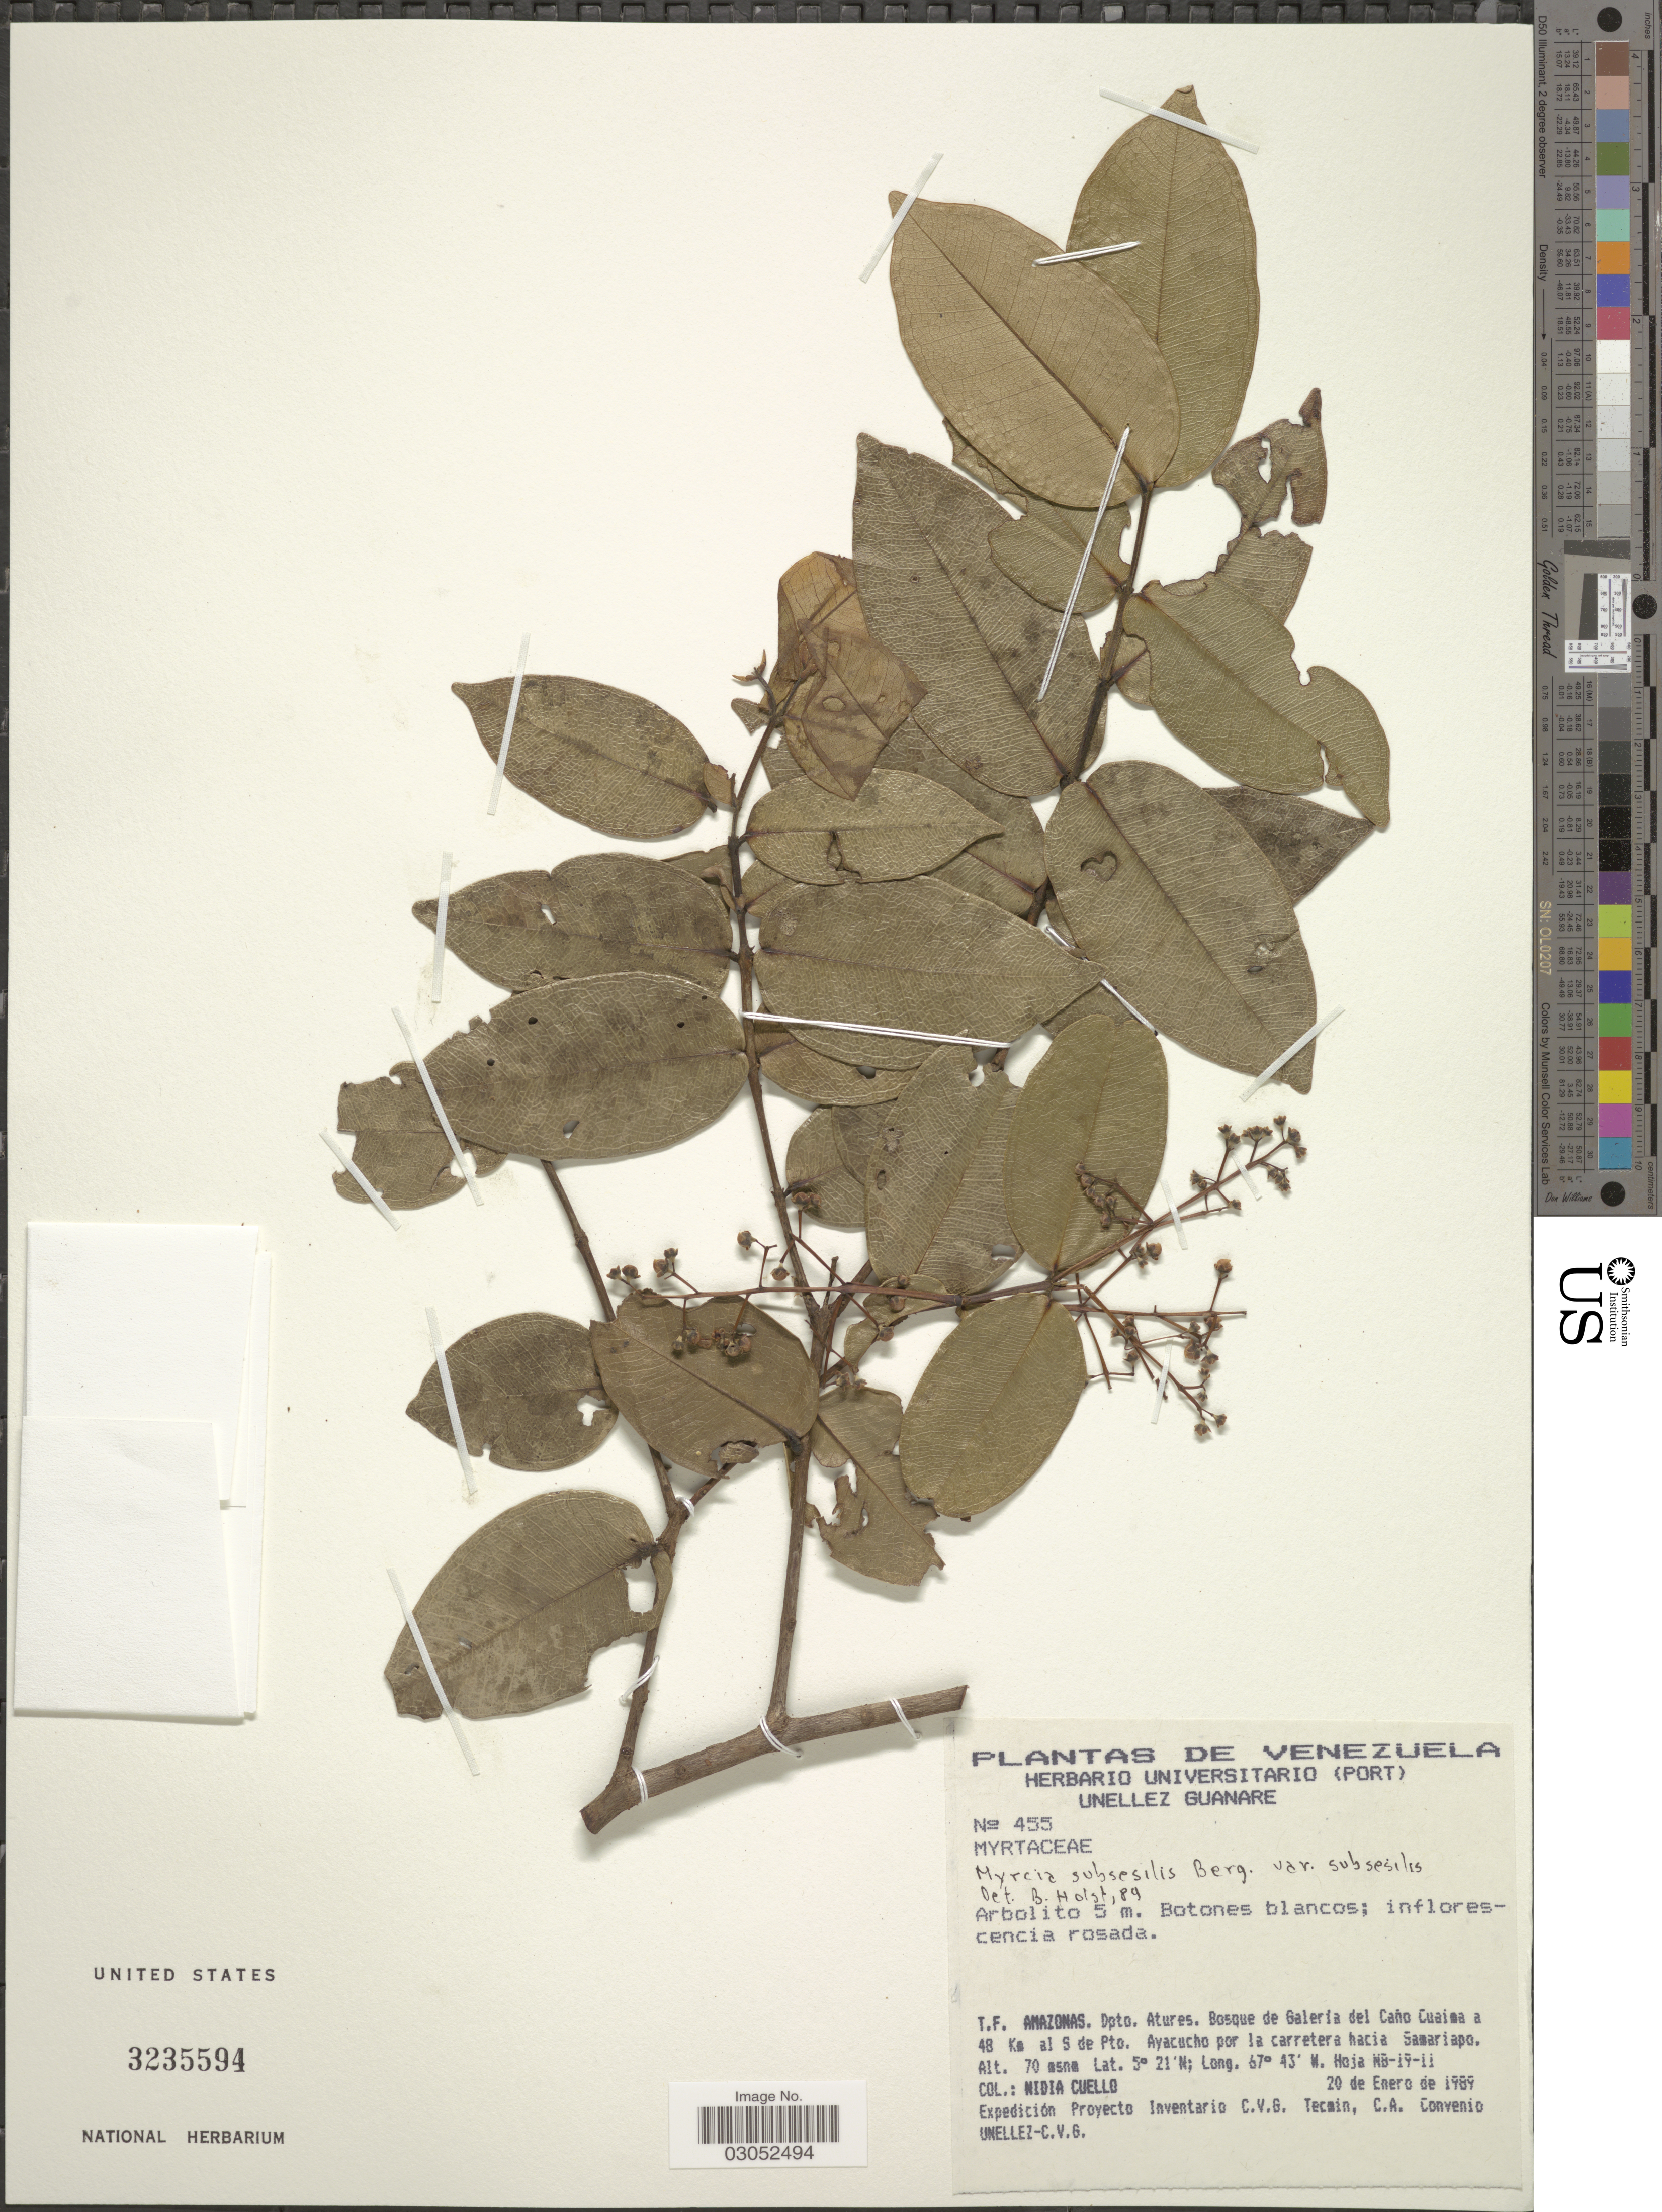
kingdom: Plantae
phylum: Tracheophyta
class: Magnoliopsida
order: Myrtales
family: Myrtaceae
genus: Myrcia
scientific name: Myrcia subsessilis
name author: O. Berg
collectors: N. L. Cuello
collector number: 455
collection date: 1989-01-20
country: Venezuela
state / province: Amazonas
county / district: Atures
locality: Galería del Caño Cuaima a 48 Km S Pto. Ayacucho por la carretera hacia Samariapo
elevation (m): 70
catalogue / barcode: US 3235594